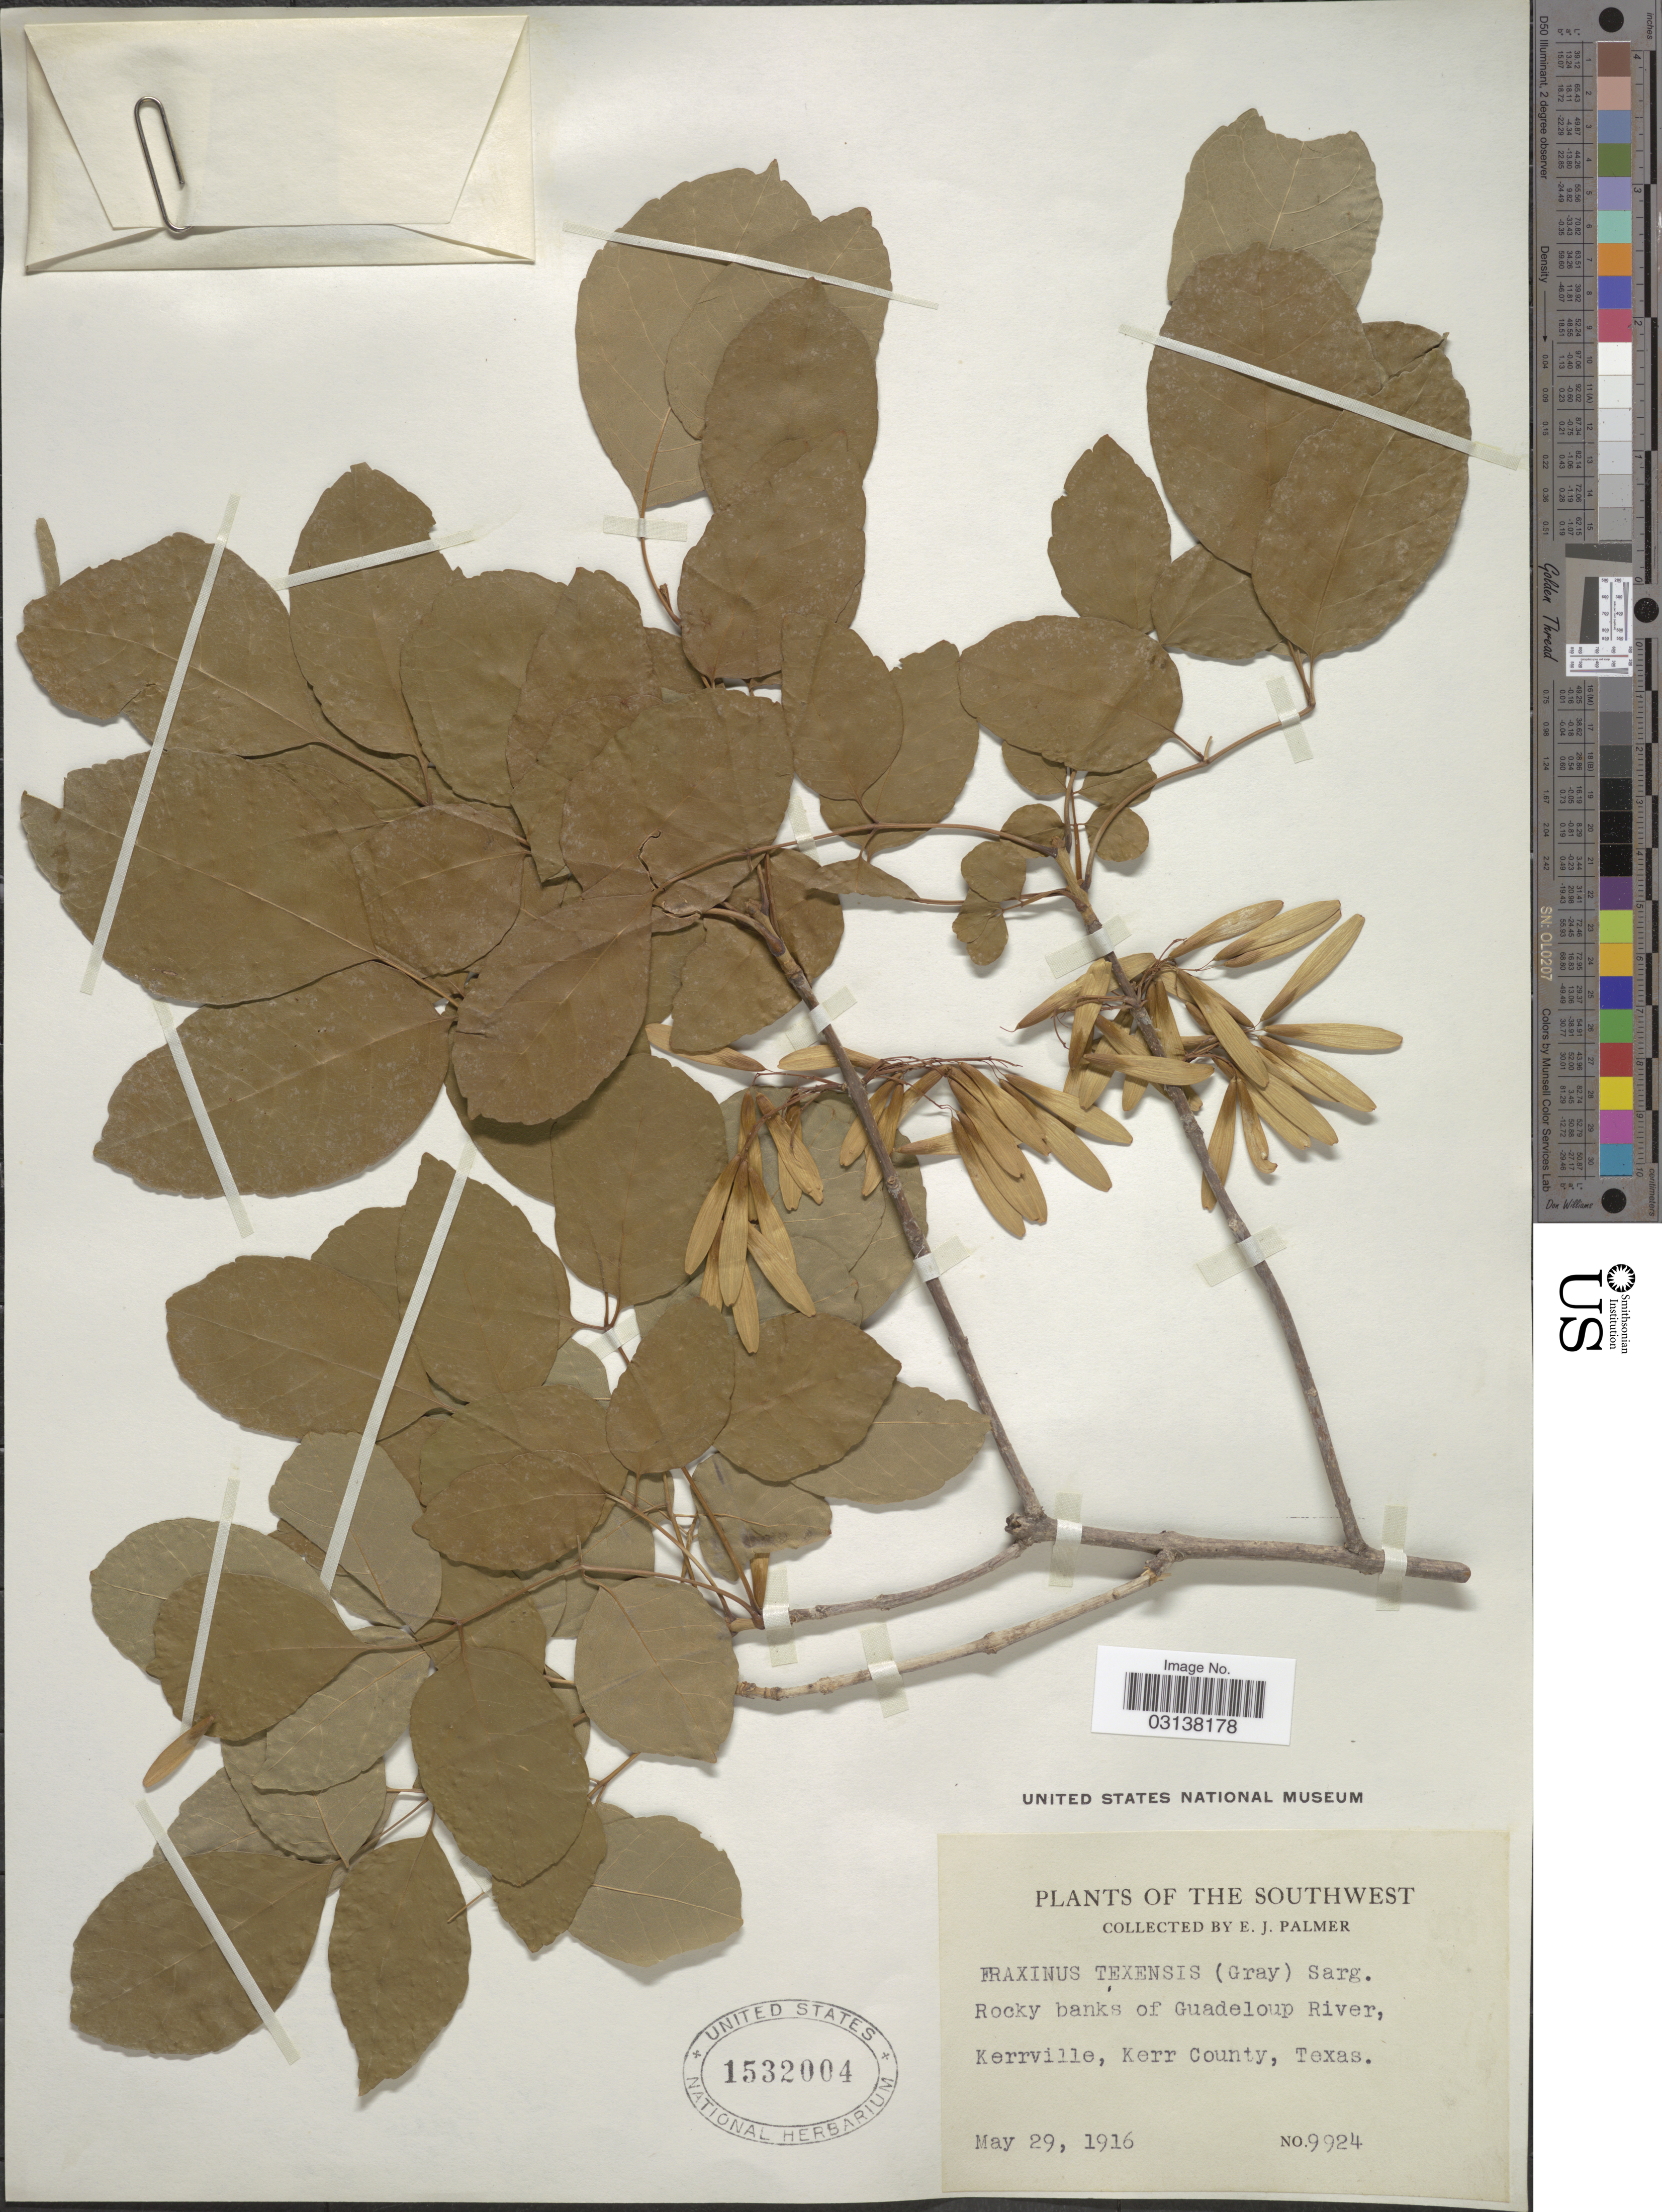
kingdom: Plantae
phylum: Tracheophyta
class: Magnoliopsida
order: Lamiales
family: Oleaceae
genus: Fraxinus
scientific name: Fraxinus albicans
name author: Buckley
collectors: E. J. Palmer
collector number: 9924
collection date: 1916-05-29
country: United States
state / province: Texas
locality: The Southwest. Rocky banks of Guadeloup River, Kerrville, Kerr County.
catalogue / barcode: US 1532004